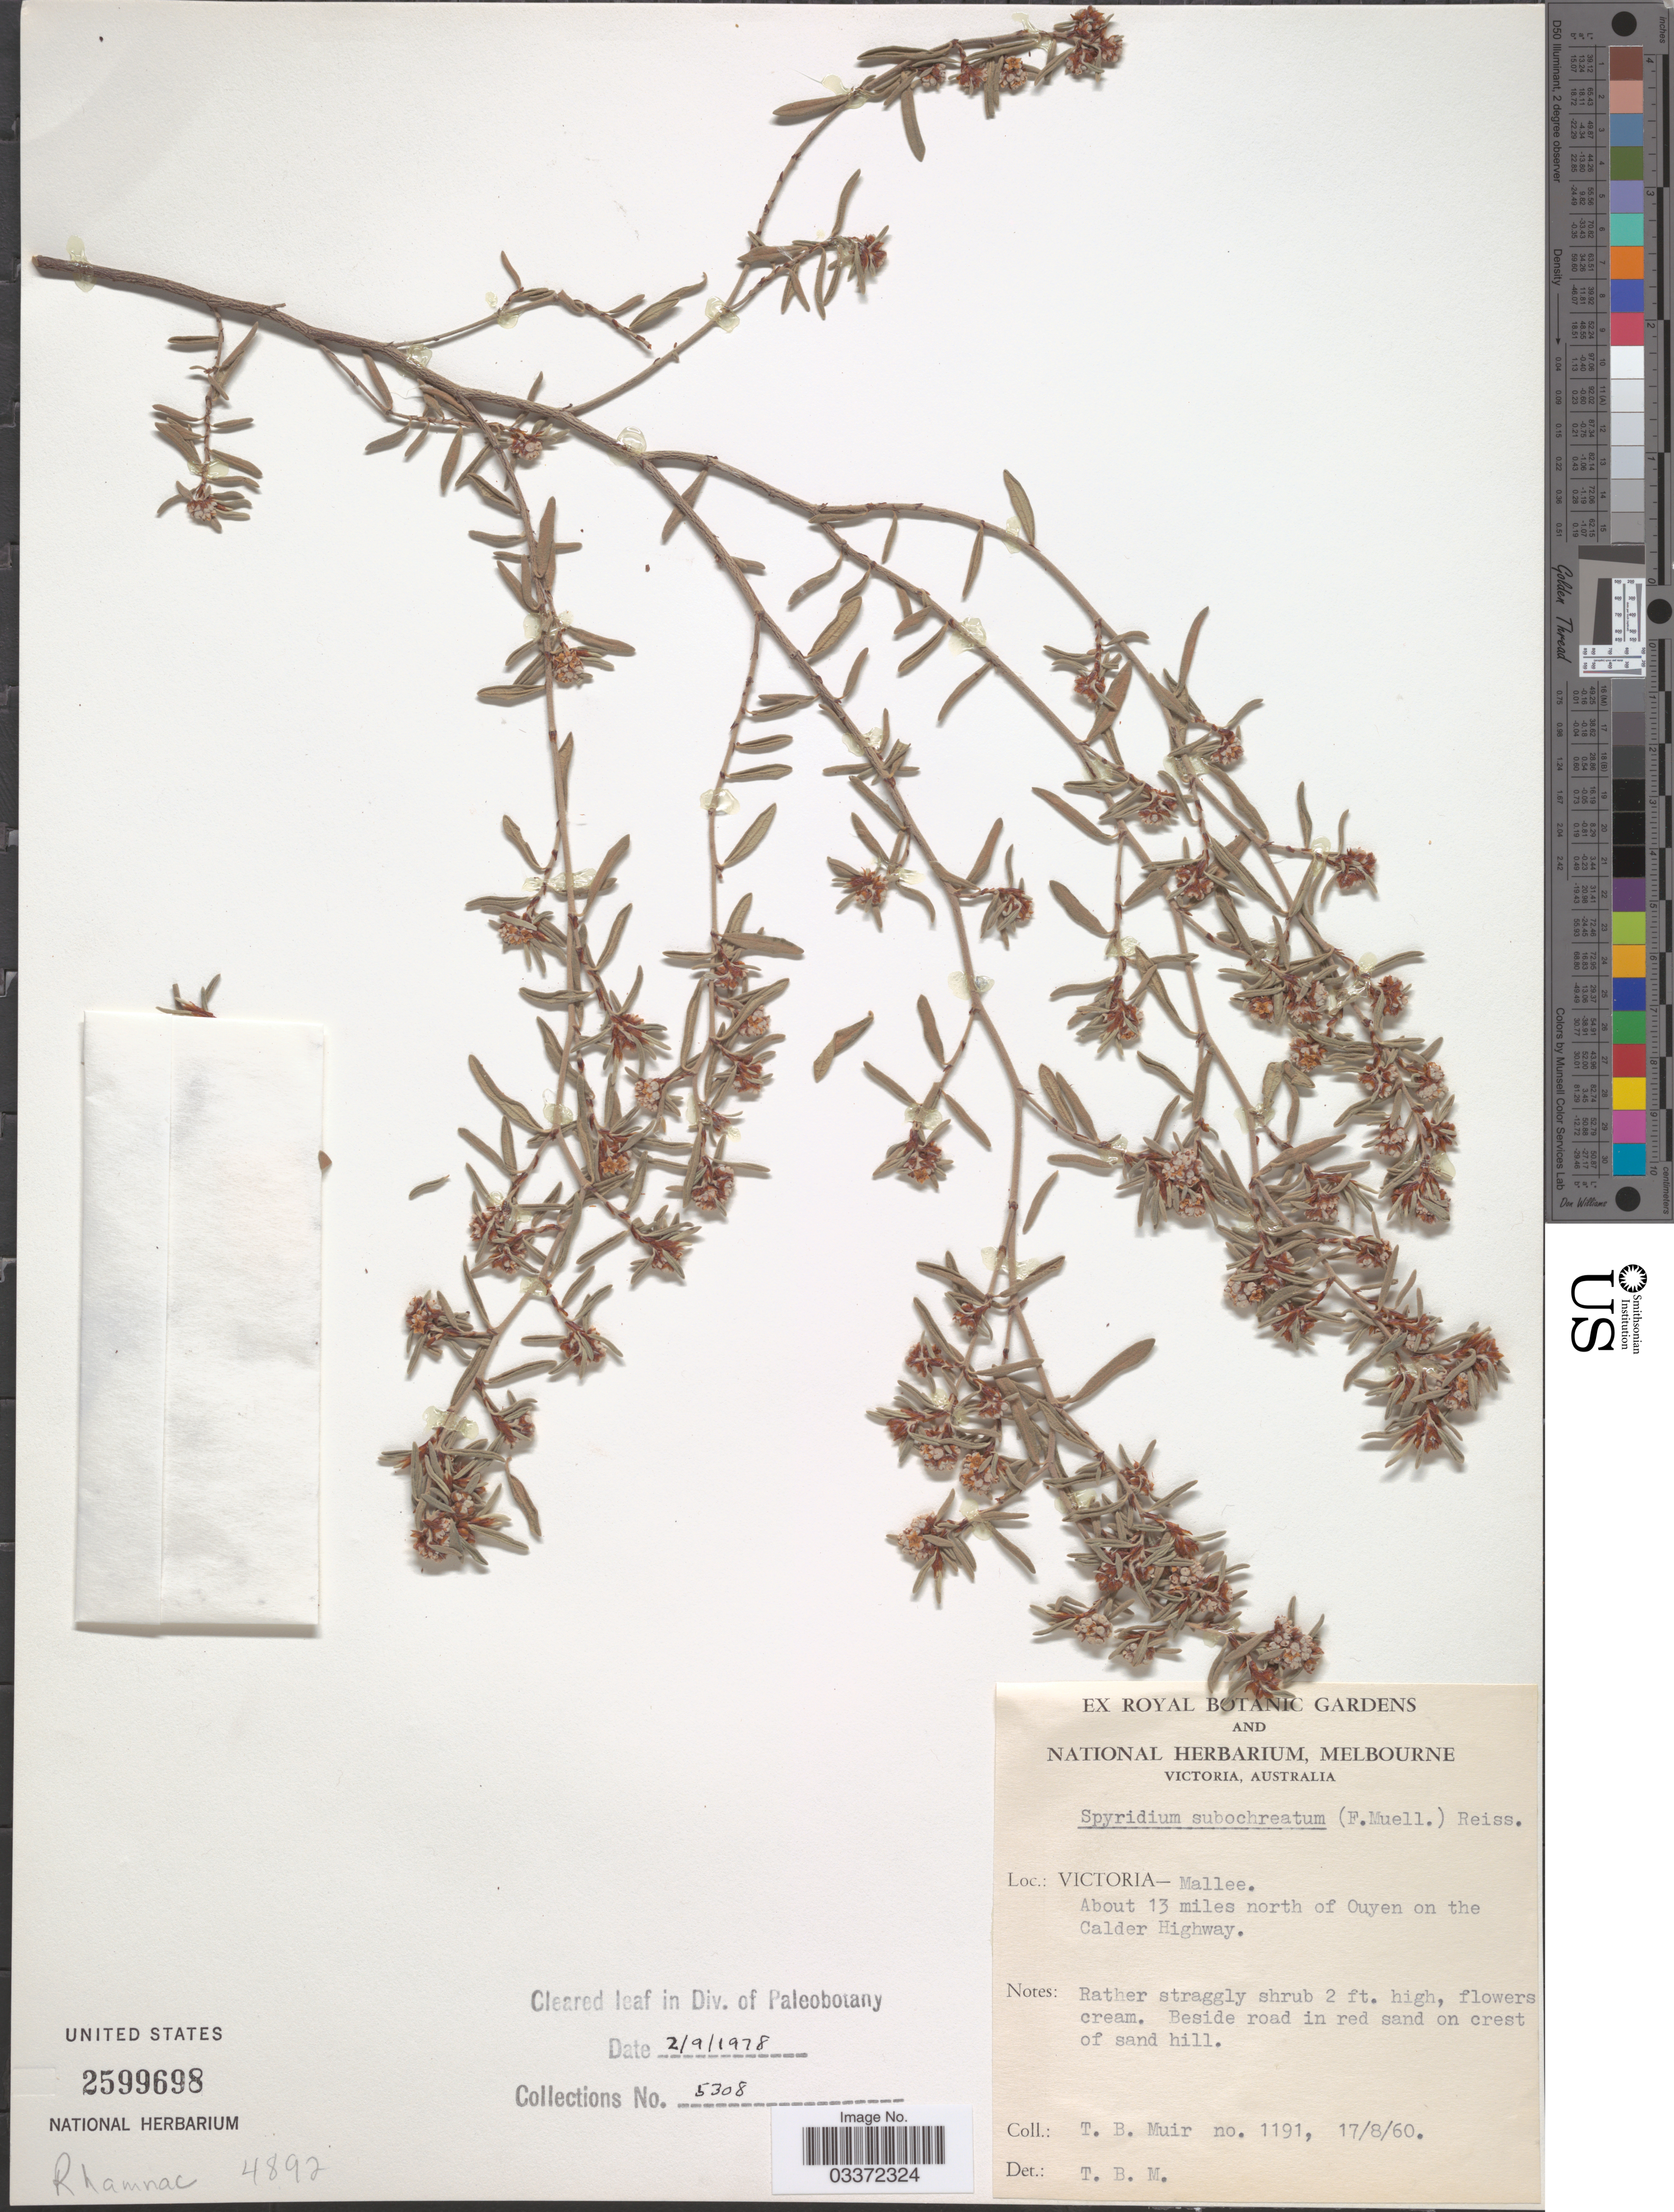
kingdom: Plantae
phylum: Tracheophyta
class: Magnoliopsida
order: Rosales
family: Rhamnaceae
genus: Spyridium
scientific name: Spyridium subochreatum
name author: (F. Muell.) Reissek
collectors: T. Muir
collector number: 1191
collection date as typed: Transcribed d/m/y: 17/8/60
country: Australia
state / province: Victoria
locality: Victoria - Mallee. About 13 miles north of Ouyen on the Calder Highway.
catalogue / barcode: US 2599698